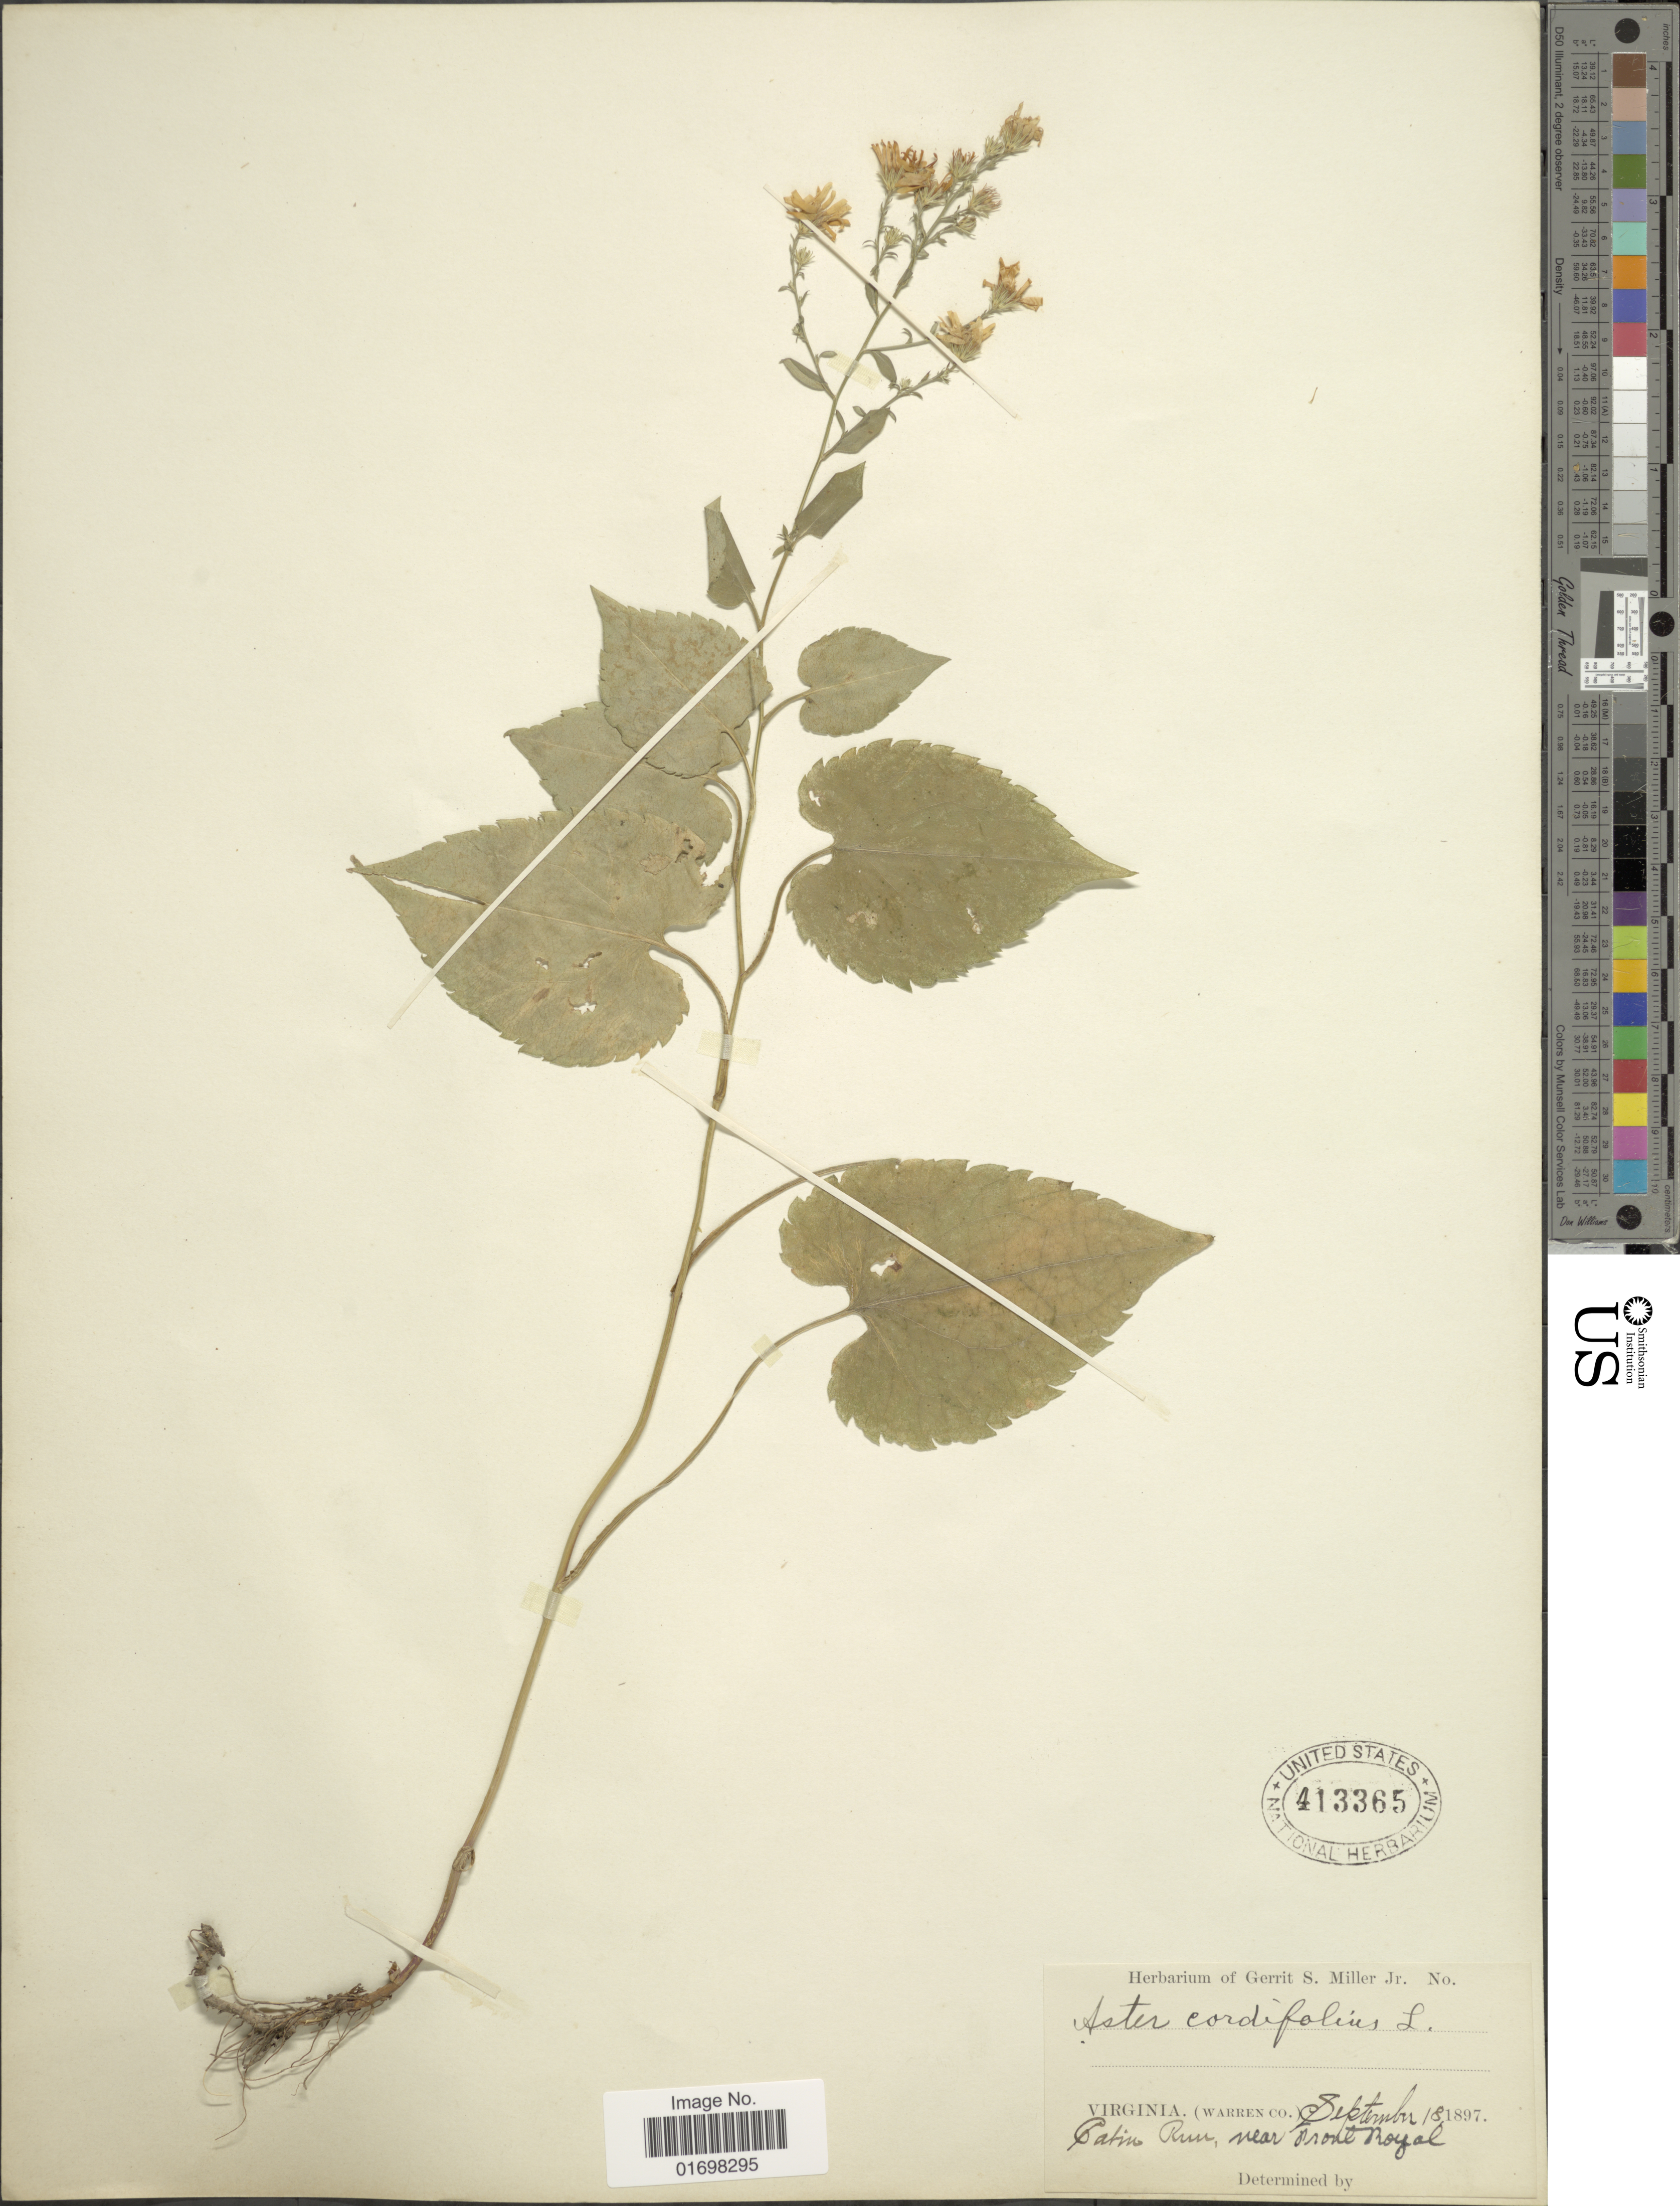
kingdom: Plantae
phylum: Tracheophyta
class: Magnoliopsida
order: Asterales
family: Asteraceae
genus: Symphyotrichum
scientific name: Symphyotrichum cordifolium var. cordifolium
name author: (L.) G.L. Nesom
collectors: ex herb. Gerrit S. Miller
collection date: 1897-09-18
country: United States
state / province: Virginia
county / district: Warren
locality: Catin Rum, near Front Royal.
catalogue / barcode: US 413365